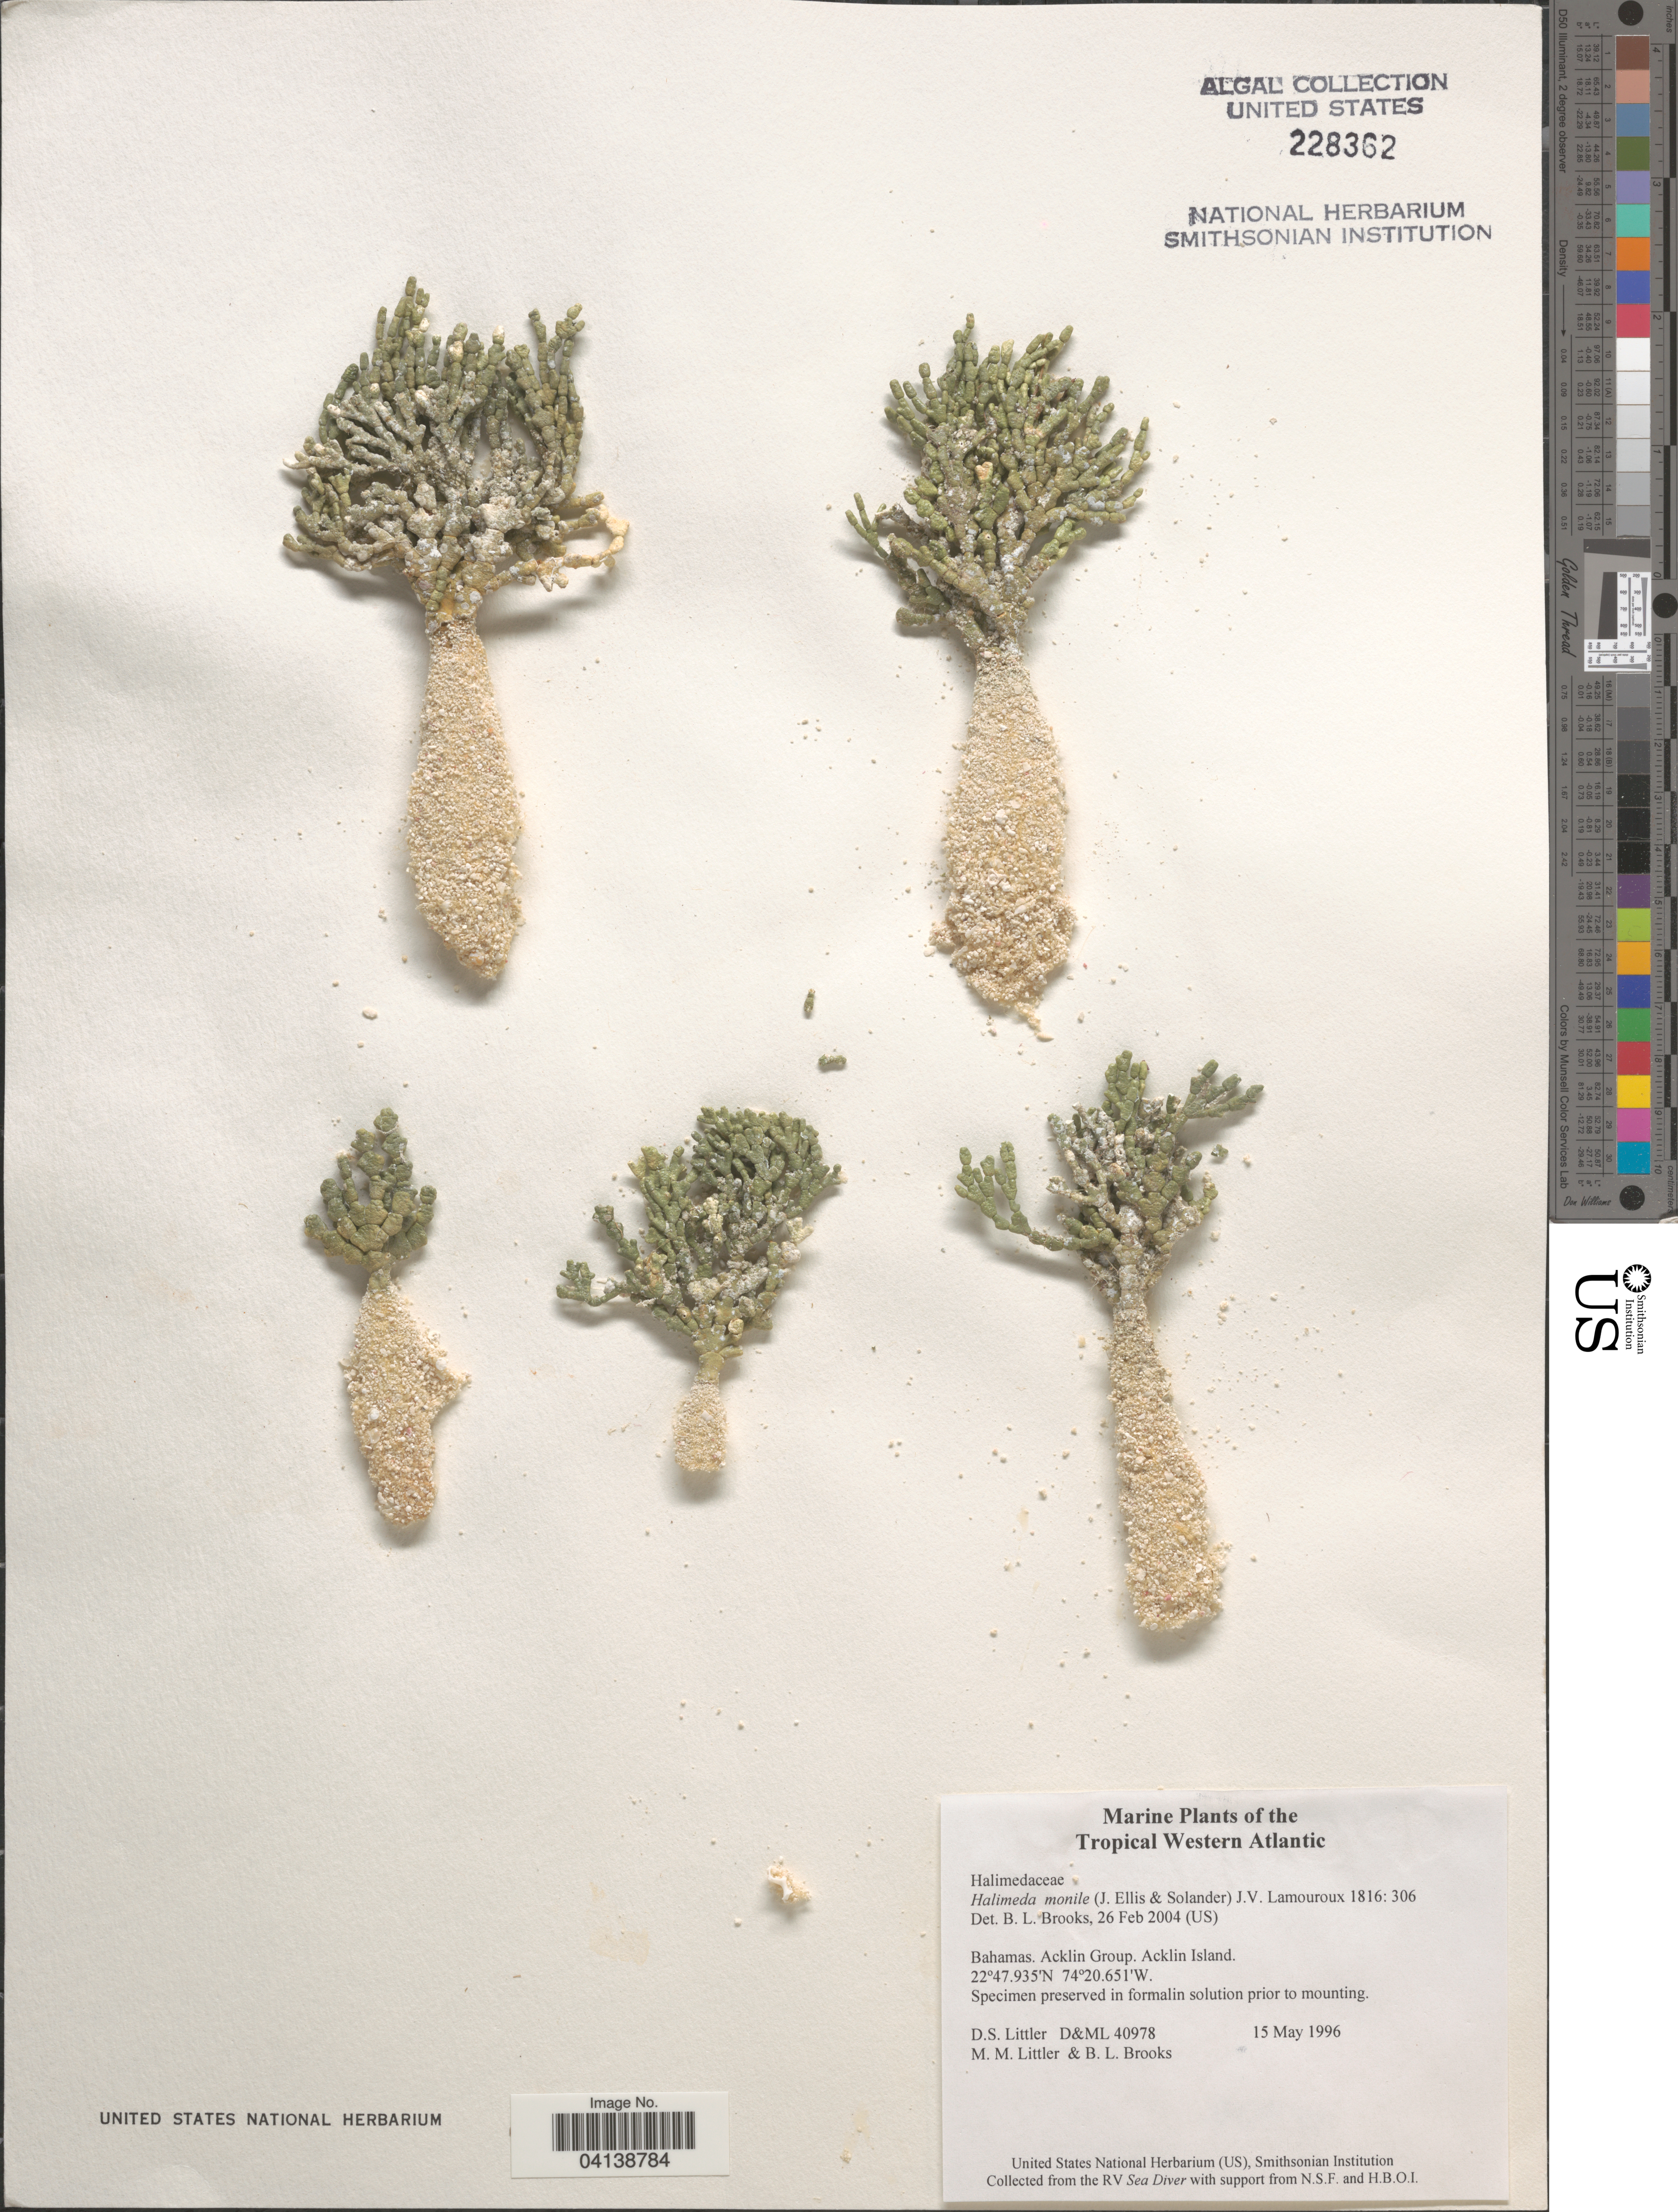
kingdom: Plantae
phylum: Chlorophyta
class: Ulvophyceae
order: Bryopsidales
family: Halimedaceae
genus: Halimeda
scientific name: Halimeda monile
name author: (J. Ellis & Sol.) J.V.Lamouroux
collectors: D. S. Littler & B. Brooks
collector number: D&ML40978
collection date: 1996-05-15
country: Bahamas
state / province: Acklins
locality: The Tropical Western Atlantic. Acklin Group. Acklin Island.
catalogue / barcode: US 228362